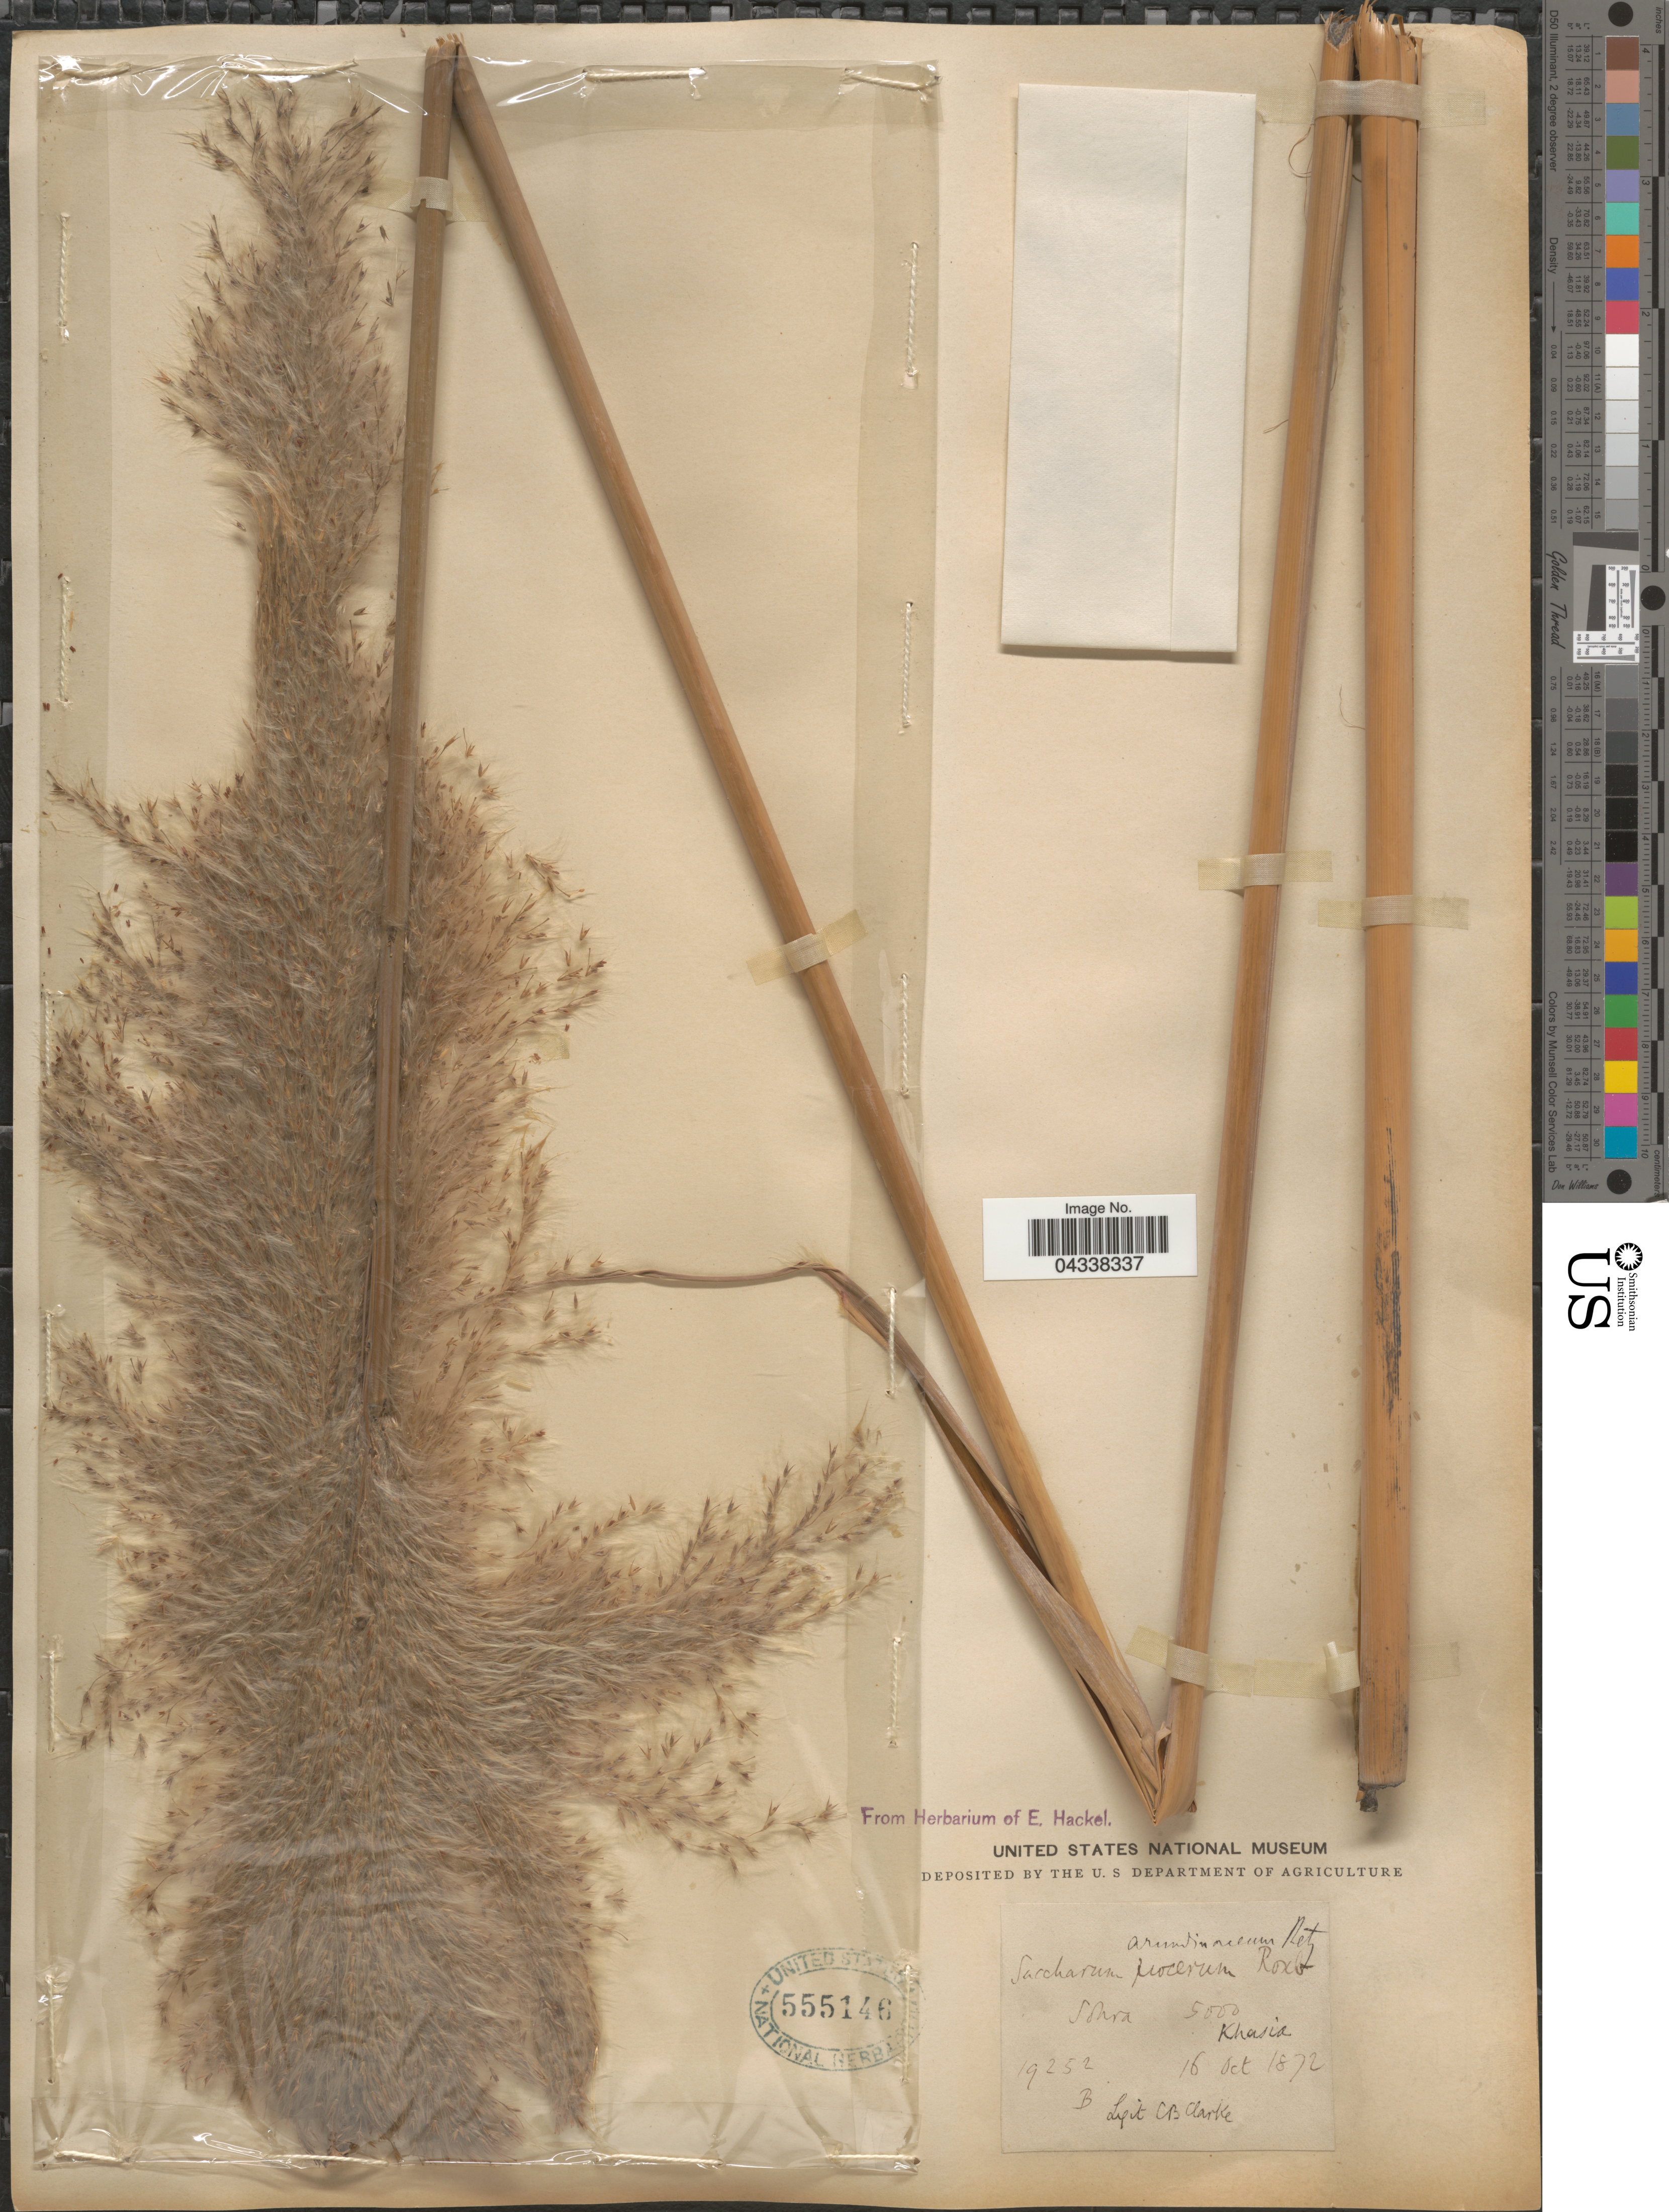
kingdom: Plantae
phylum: Tracheophyta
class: Liliopsida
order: Poales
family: Poaceae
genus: Tripidium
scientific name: Tripidium arundinaceum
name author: (Retz.) Welker et al.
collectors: C. B. Clarke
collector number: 19252B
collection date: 1872-10-16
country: India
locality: Sohra. Khasia.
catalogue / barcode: US 555146